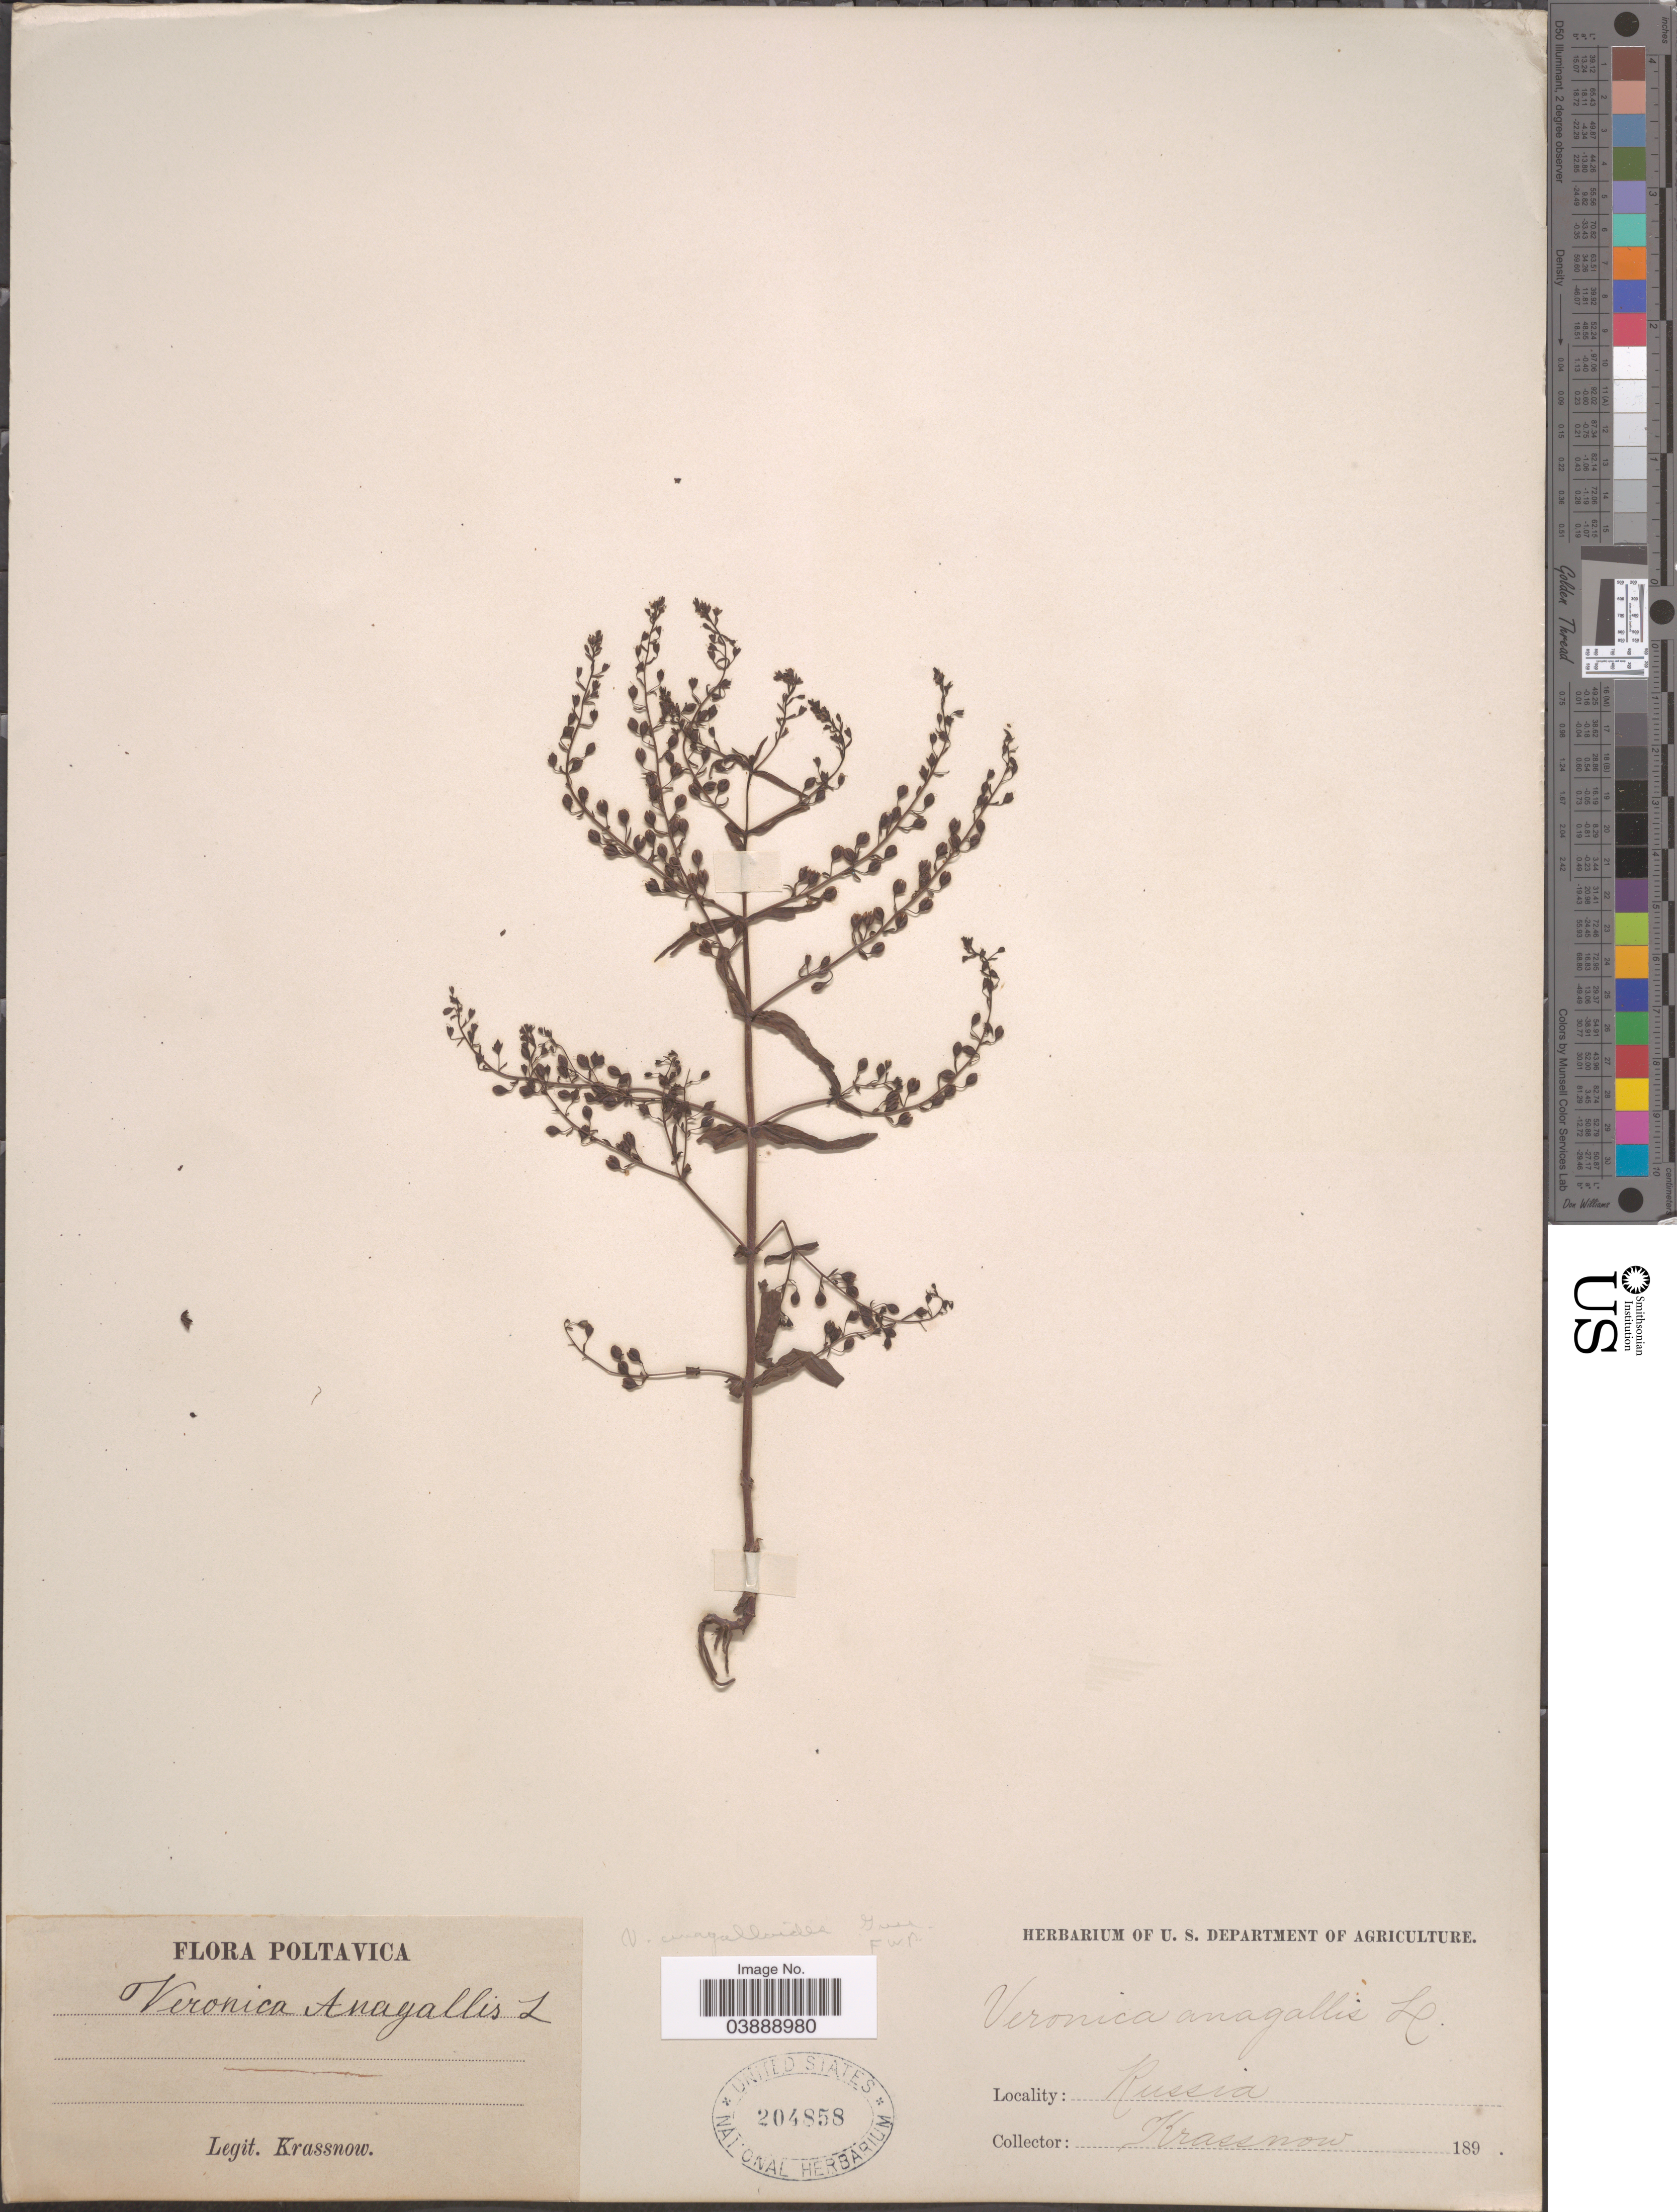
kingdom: Plantae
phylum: Tracheophyta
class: Magnoliopsida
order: Lamiales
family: Plantaginaceae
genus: Veronica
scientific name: Veronica anagalloides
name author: Gussone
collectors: -. Krassnow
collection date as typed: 189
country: Ukraine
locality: Poltavica. Russia.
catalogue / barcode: US 204858